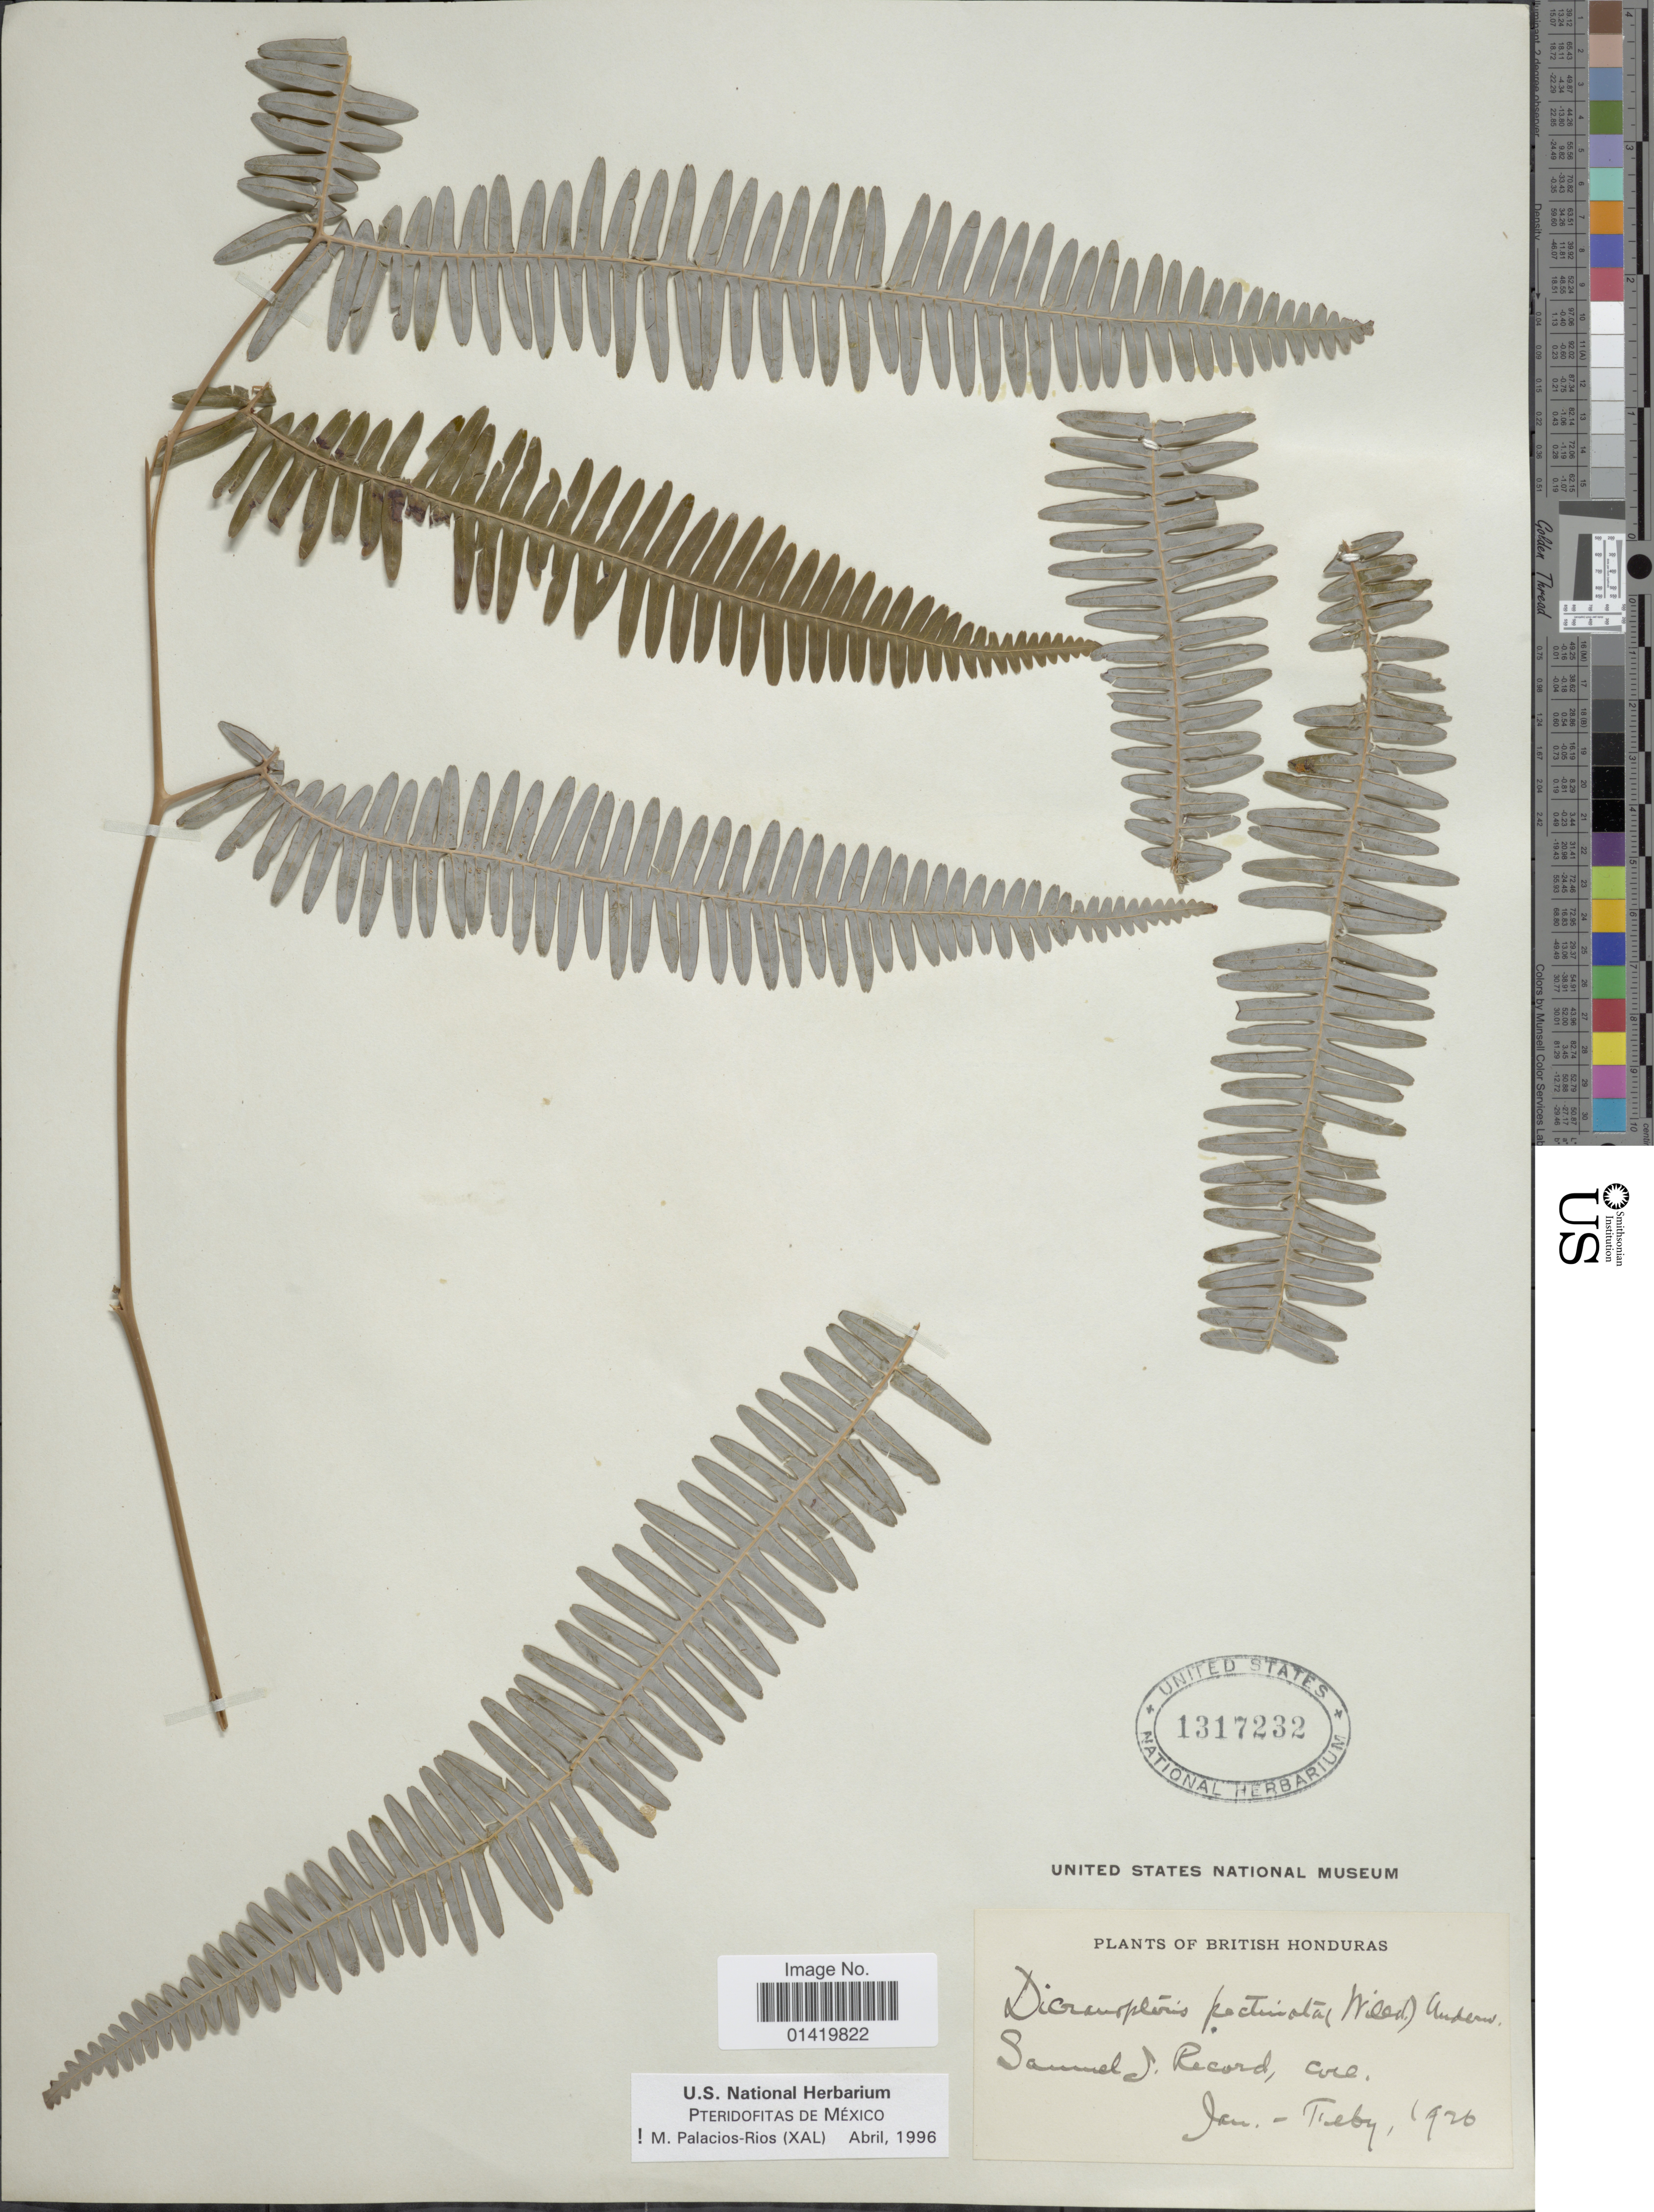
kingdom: Plantae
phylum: Tracheophyta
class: Polypodiopsida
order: Gleicheniales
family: Gleicheniaceae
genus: Gleichenella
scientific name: Gleichenella pectinata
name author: (Willd.) Ching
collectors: S. J. Record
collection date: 1926-01/1926-02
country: Belize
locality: British Honduras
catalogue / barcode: US 1317232